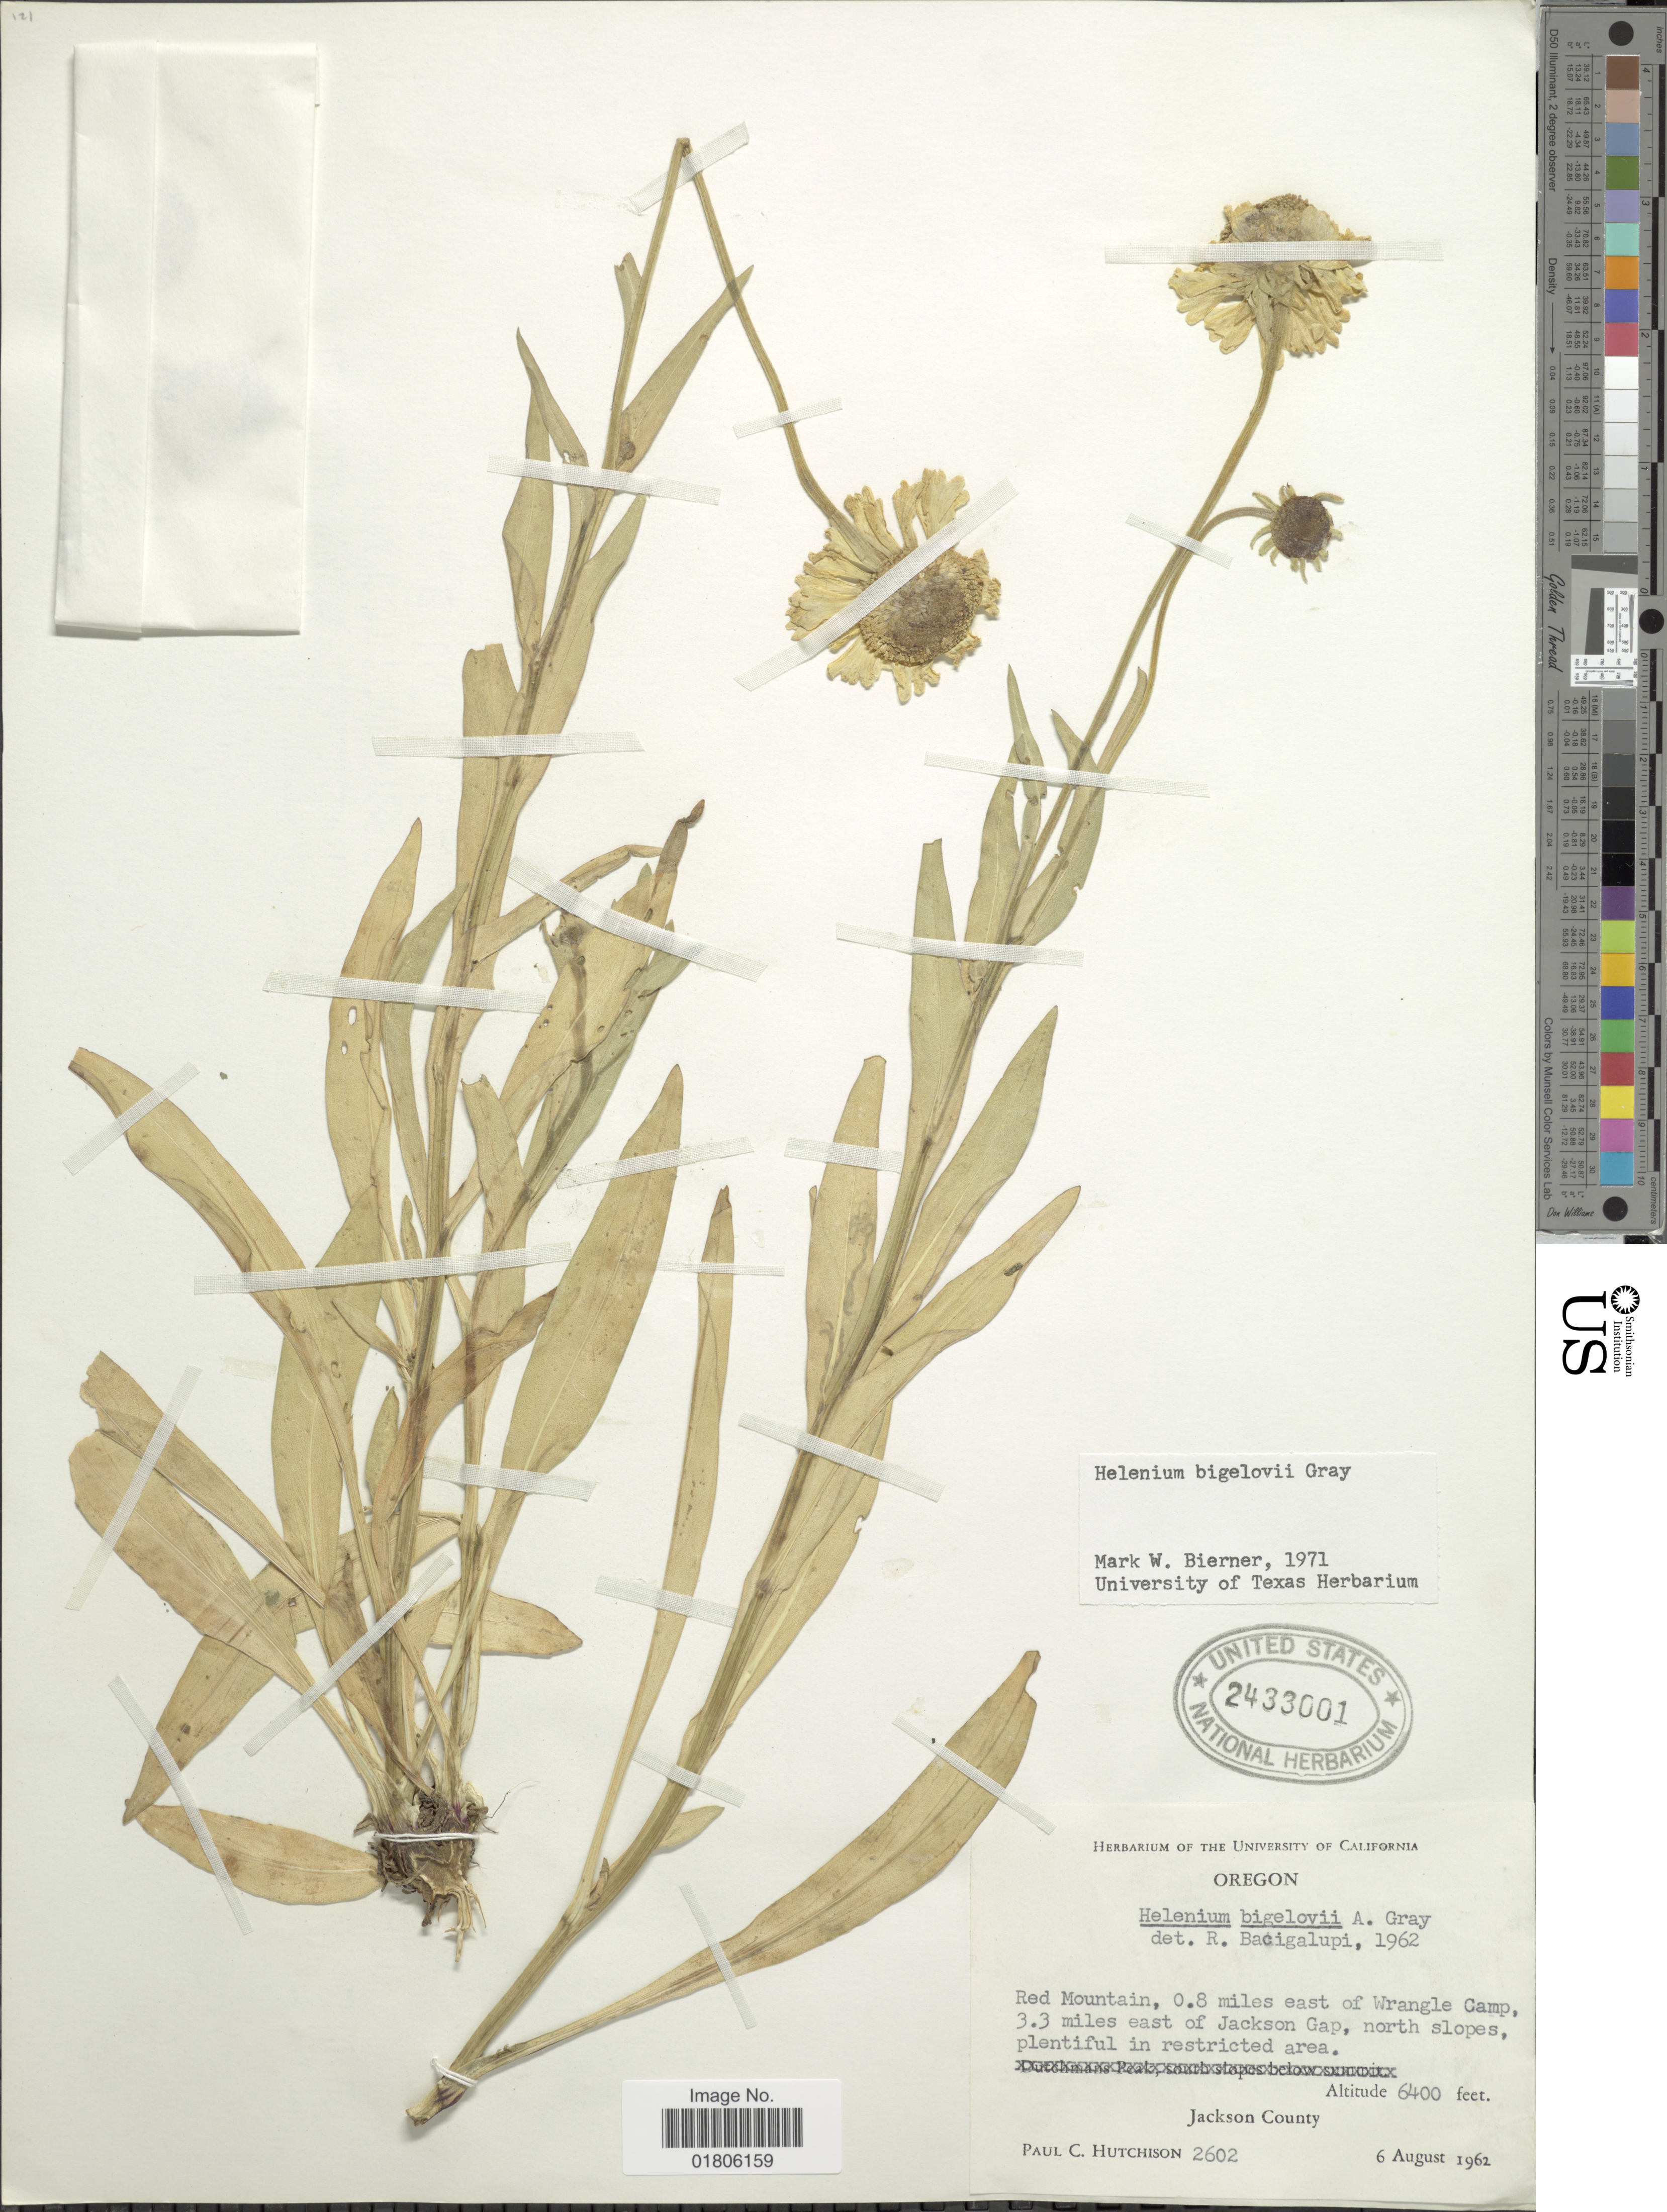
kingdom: Plantae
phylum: Tracheophyta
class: Magnoliopsida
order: Asterales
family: Asteraceae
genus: Helenium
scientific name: Helenium bigelovii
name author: A. Gray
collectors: P. C. Hutchison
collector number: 2602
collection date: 1962-08-06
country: United States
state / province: Oregon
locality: Red Mountain, 0.8 miles east of Wrangle Camp, 3.3 miles east of Jackson Gap, north slopes. Jackson County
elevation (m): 1951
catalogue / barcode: US 2433001